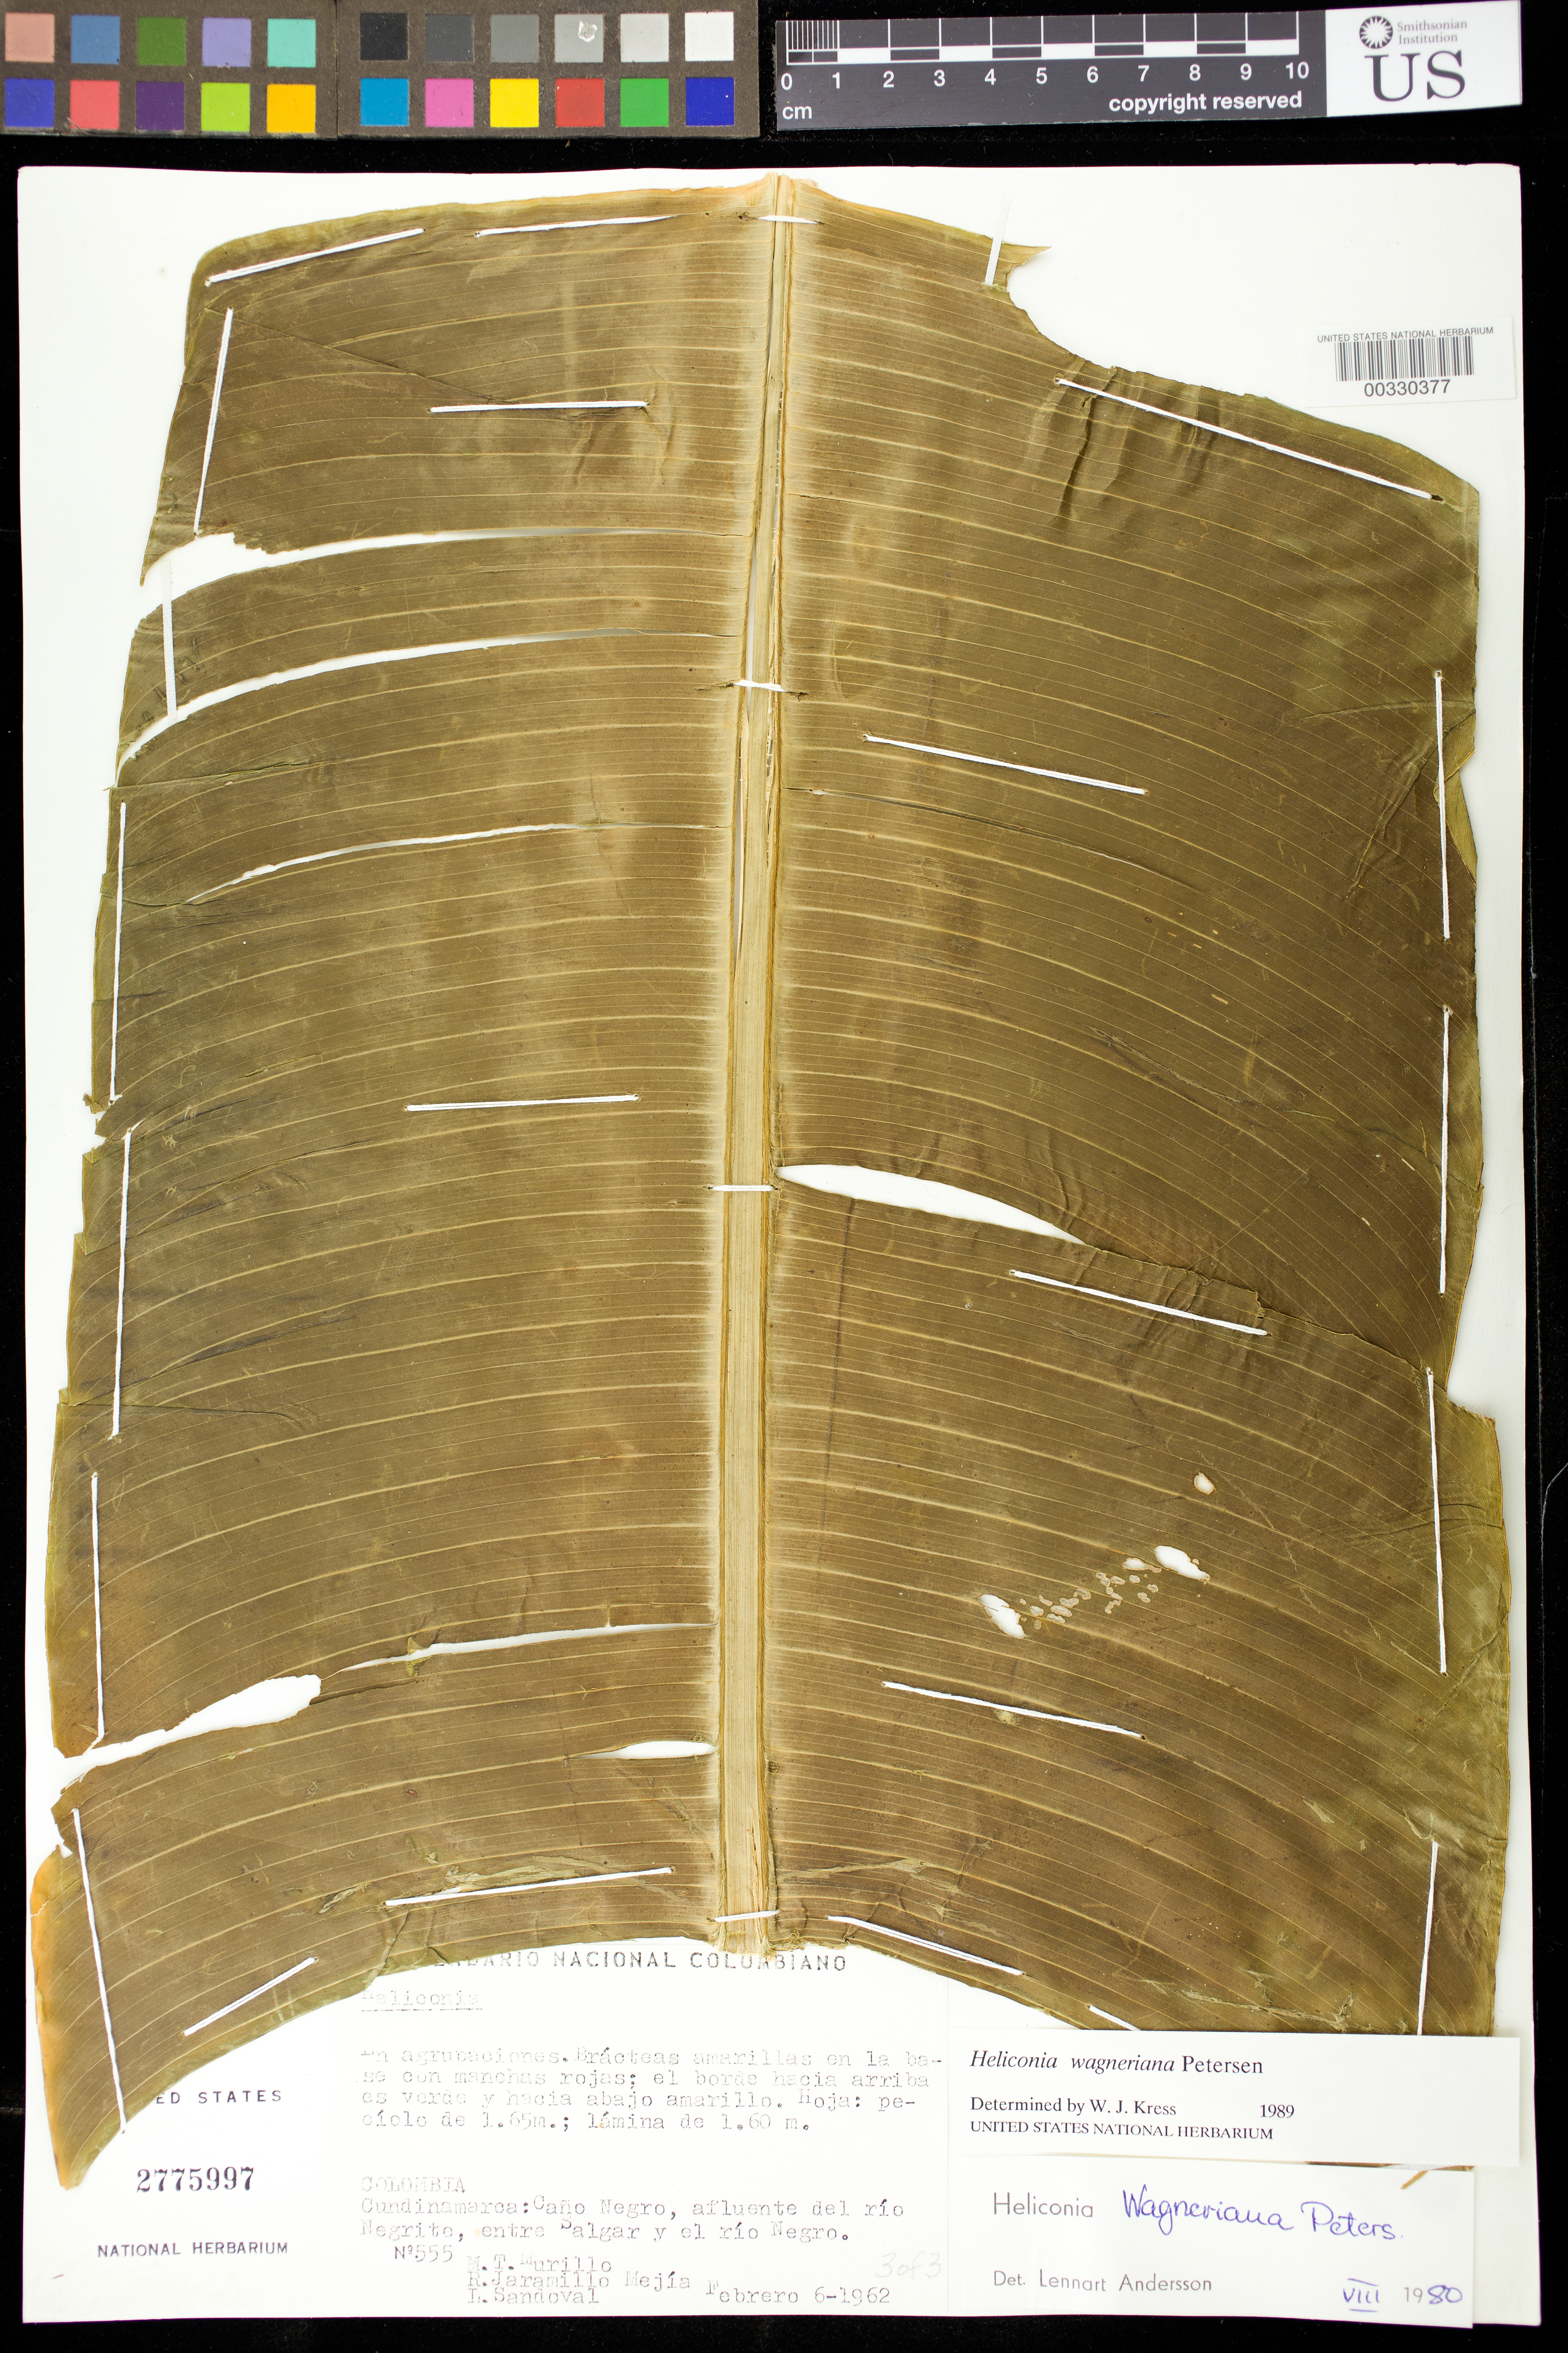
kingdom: Plantae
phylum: Tracheophyta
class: Liliopsida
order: Zingiberales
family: Heliconiaceae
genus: Heliconia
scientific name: Heliconia wagneriana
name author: Petersen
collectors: M. Murillo, R. Jaramillo M. & L. Sandoval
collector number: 555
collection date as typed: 06 Feb 1962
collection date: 1962-02-06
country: Colombia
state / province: Cundinamarca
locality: Caño Negro, tributary of Rio Nigrito, between Salgar and Rio Negro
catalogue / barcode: US 2775997